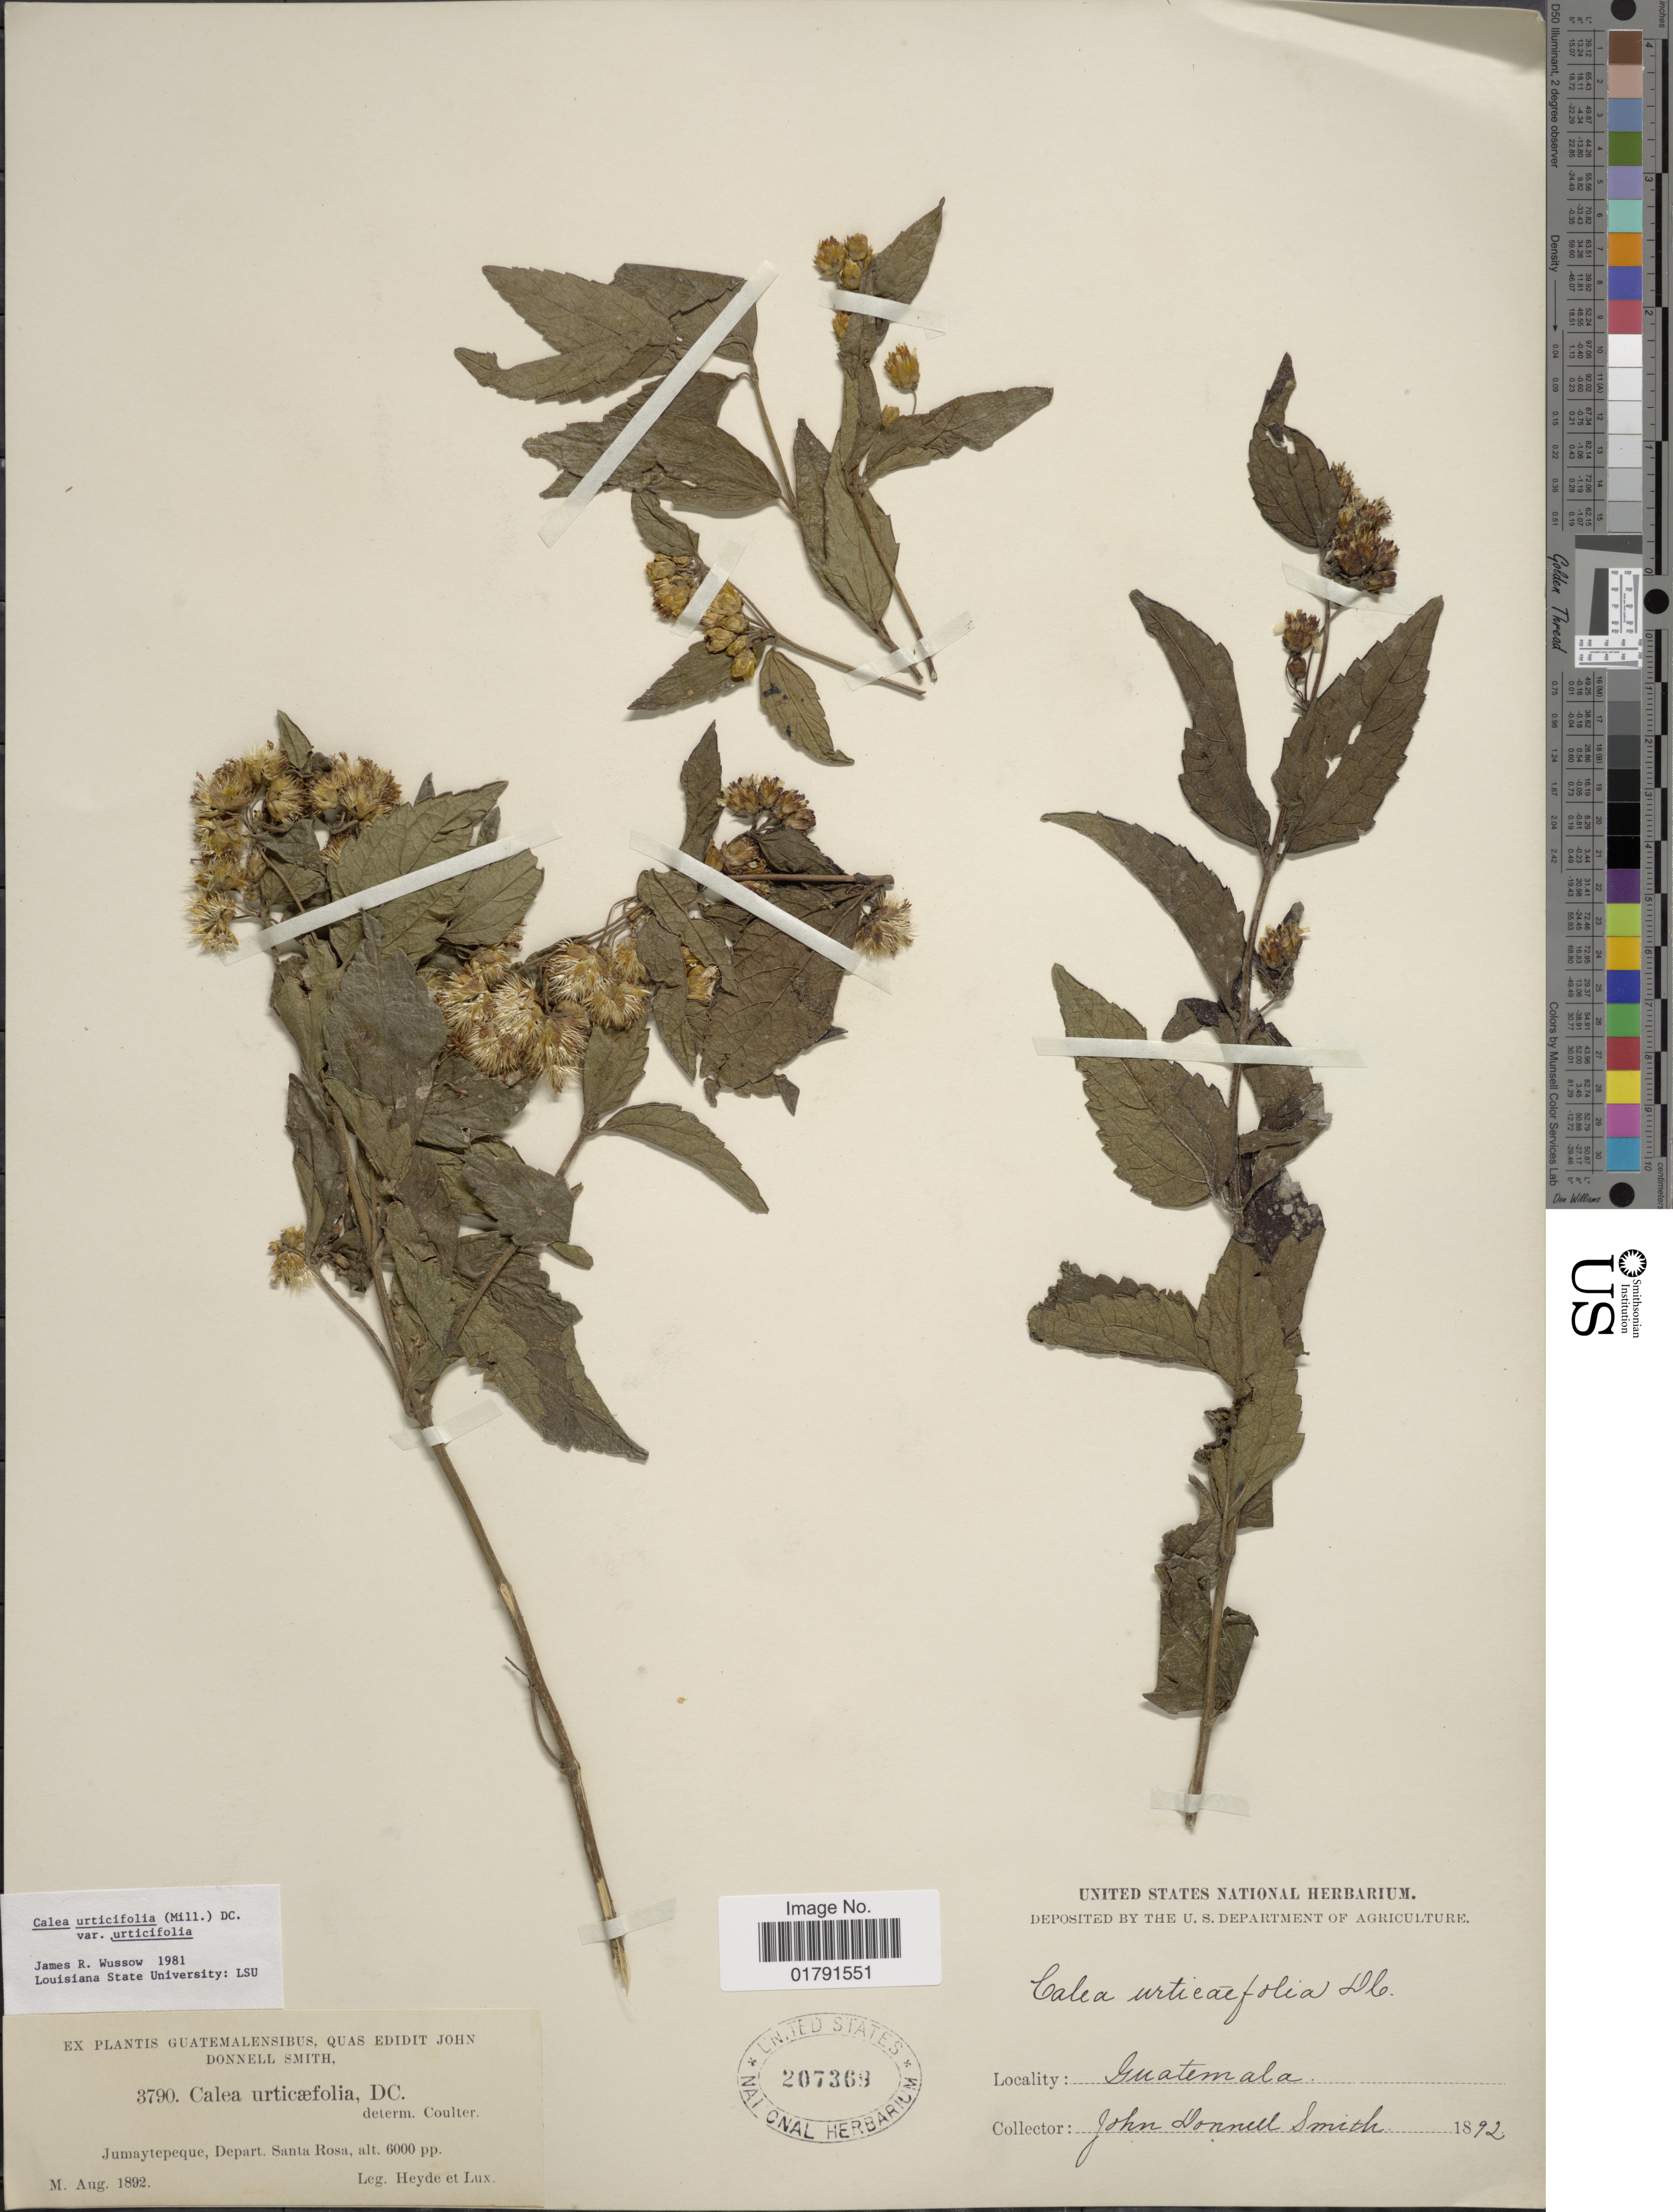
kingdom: Plantae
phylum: Tracheophyta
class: Magnoliopsida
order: Asterales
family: Asteraceae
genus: Calea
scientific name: Calea urticifolia var. urticifolia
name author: (Mill.) DC.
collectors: Heyde, Lux & J. Donnell Smith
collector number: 3790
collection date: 1892-08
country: Guatemala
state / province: Santa Rosa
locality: Jumaytepeque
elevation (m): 1829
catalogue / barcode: US 207369